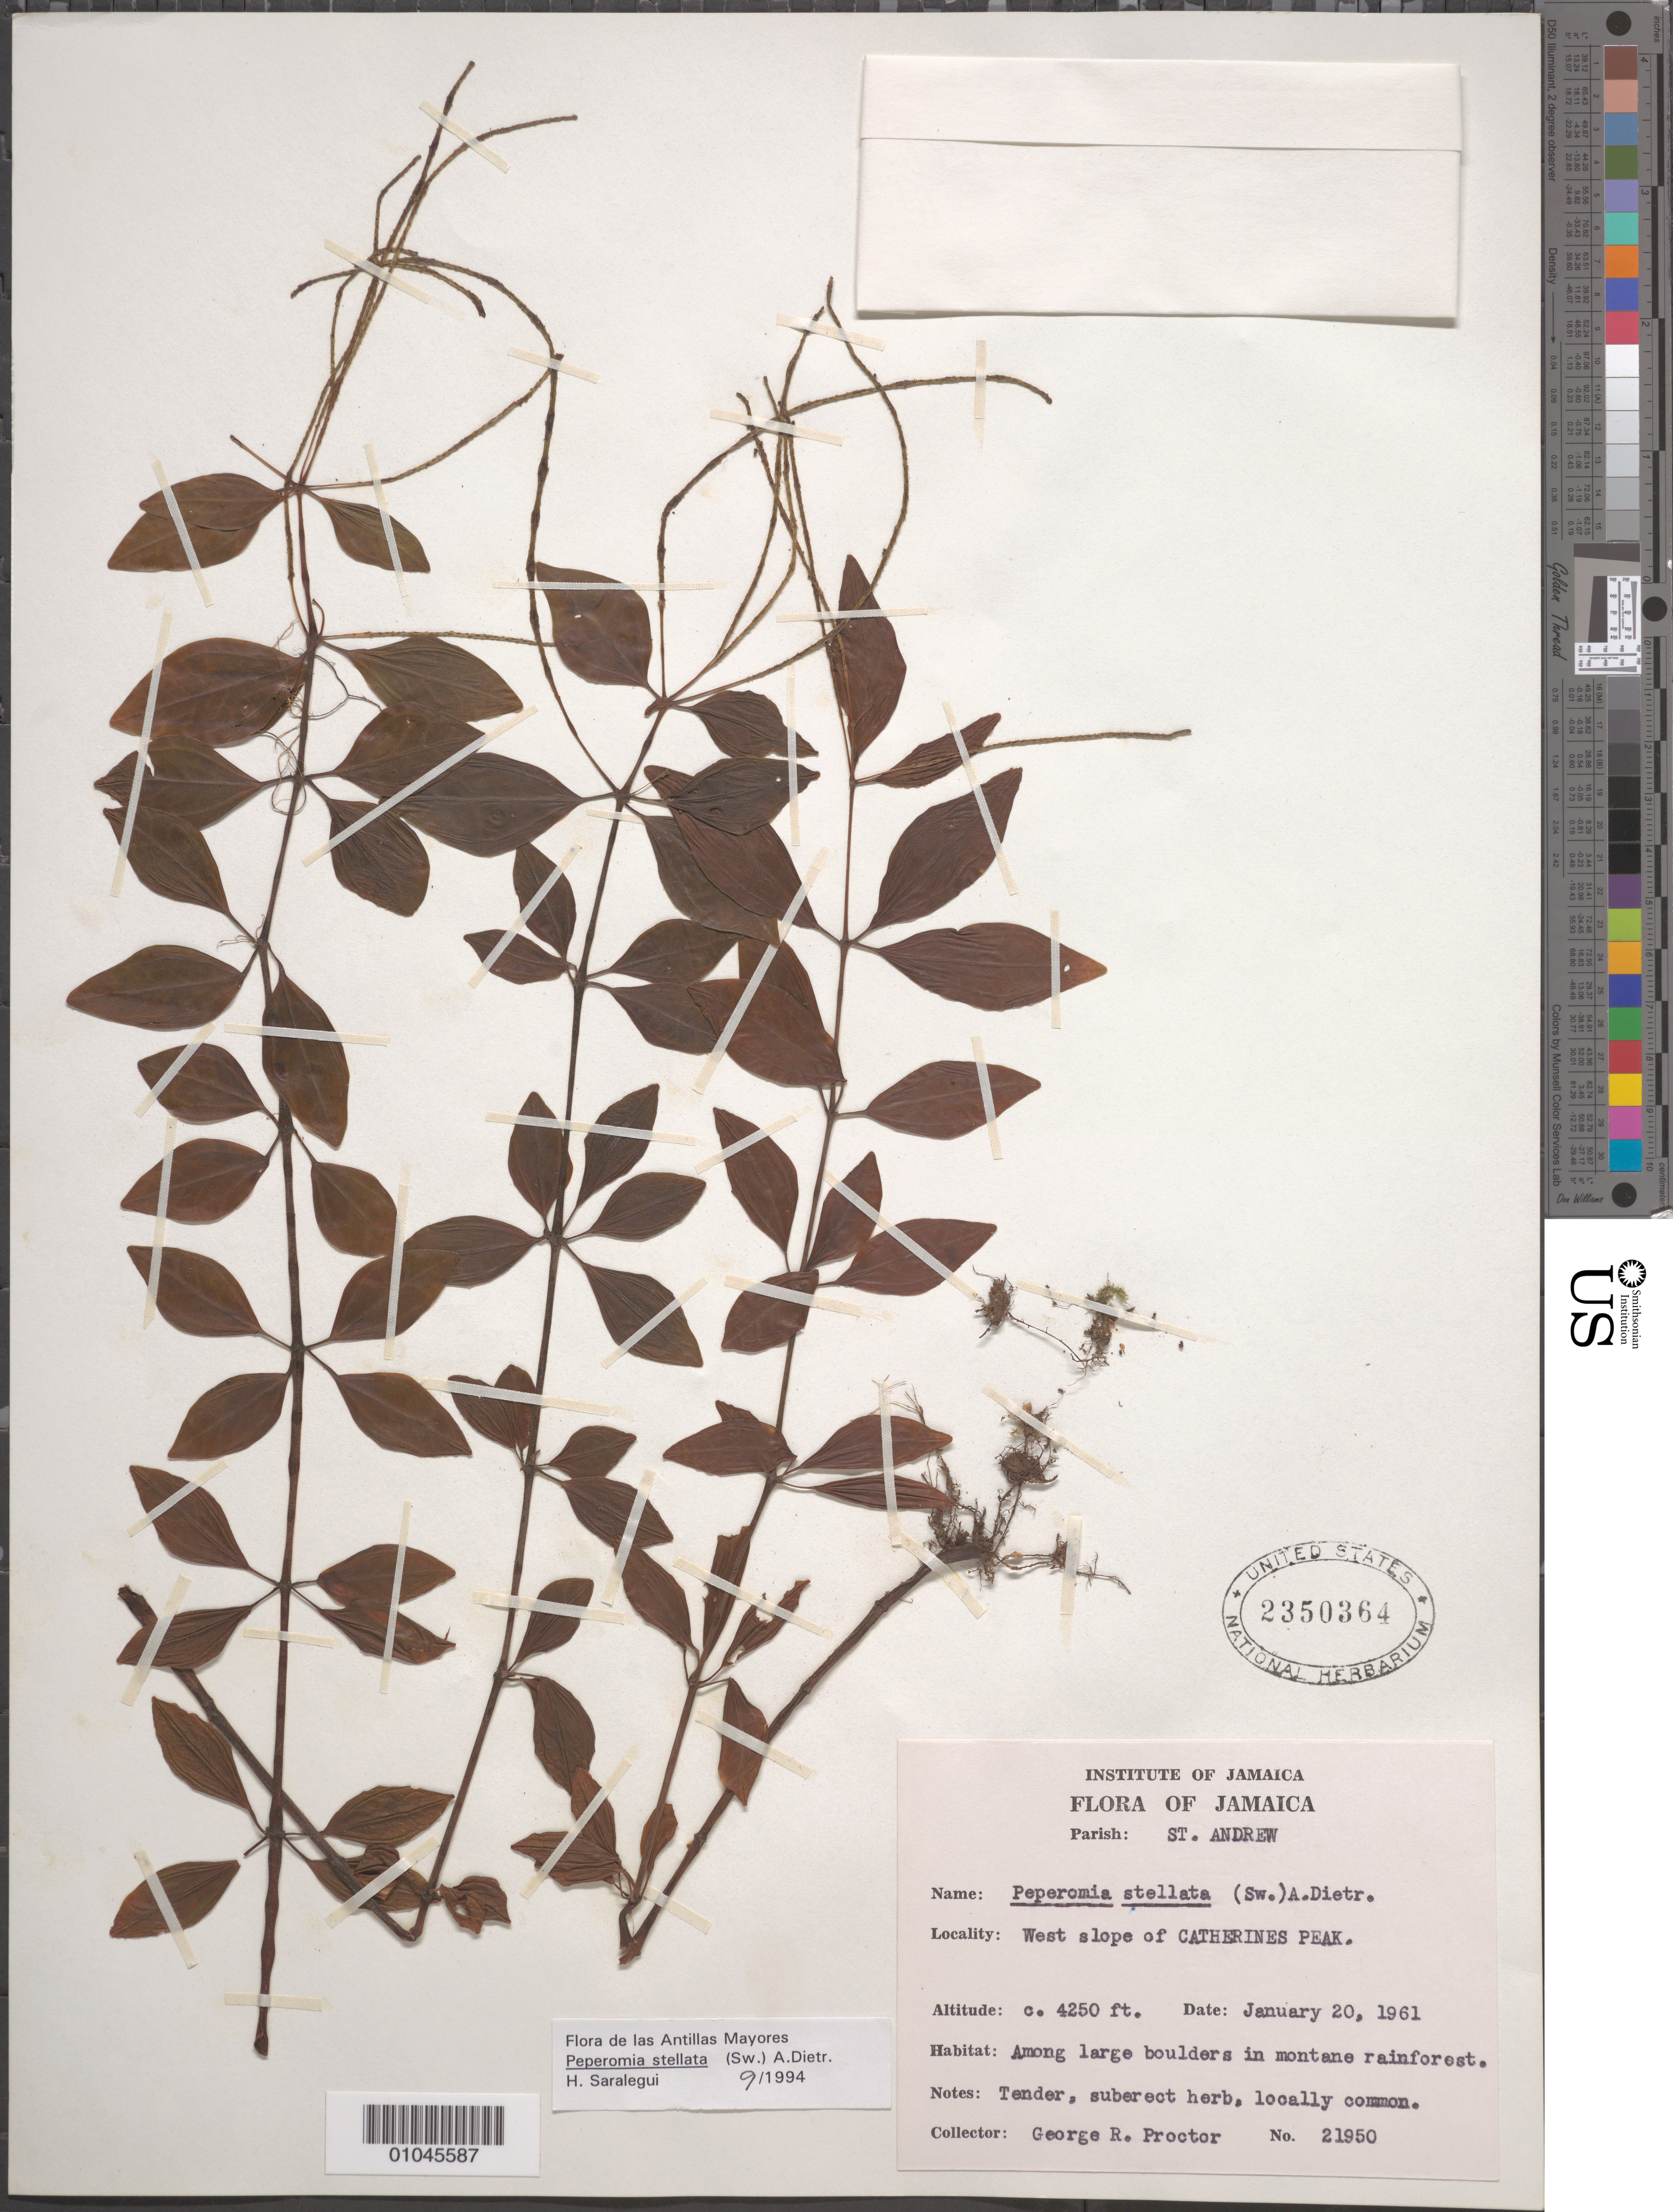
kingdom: Plantae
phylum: Tracheophyta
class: Magnoliopsida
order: Piperales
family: Piperaceae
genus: Peperomia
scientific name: Peperomia stellata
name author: (Sw.) A. Dietr.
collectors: G. R. Proctor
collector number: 21950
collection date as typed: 20 Jan 1961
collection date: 1961-01-20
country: Jamaica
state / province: Saint Andrew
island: Jamaica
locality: West slope of Catherine Peak. Among large boulders in montane rainforest.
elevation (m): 1295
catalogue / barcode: US 2350364